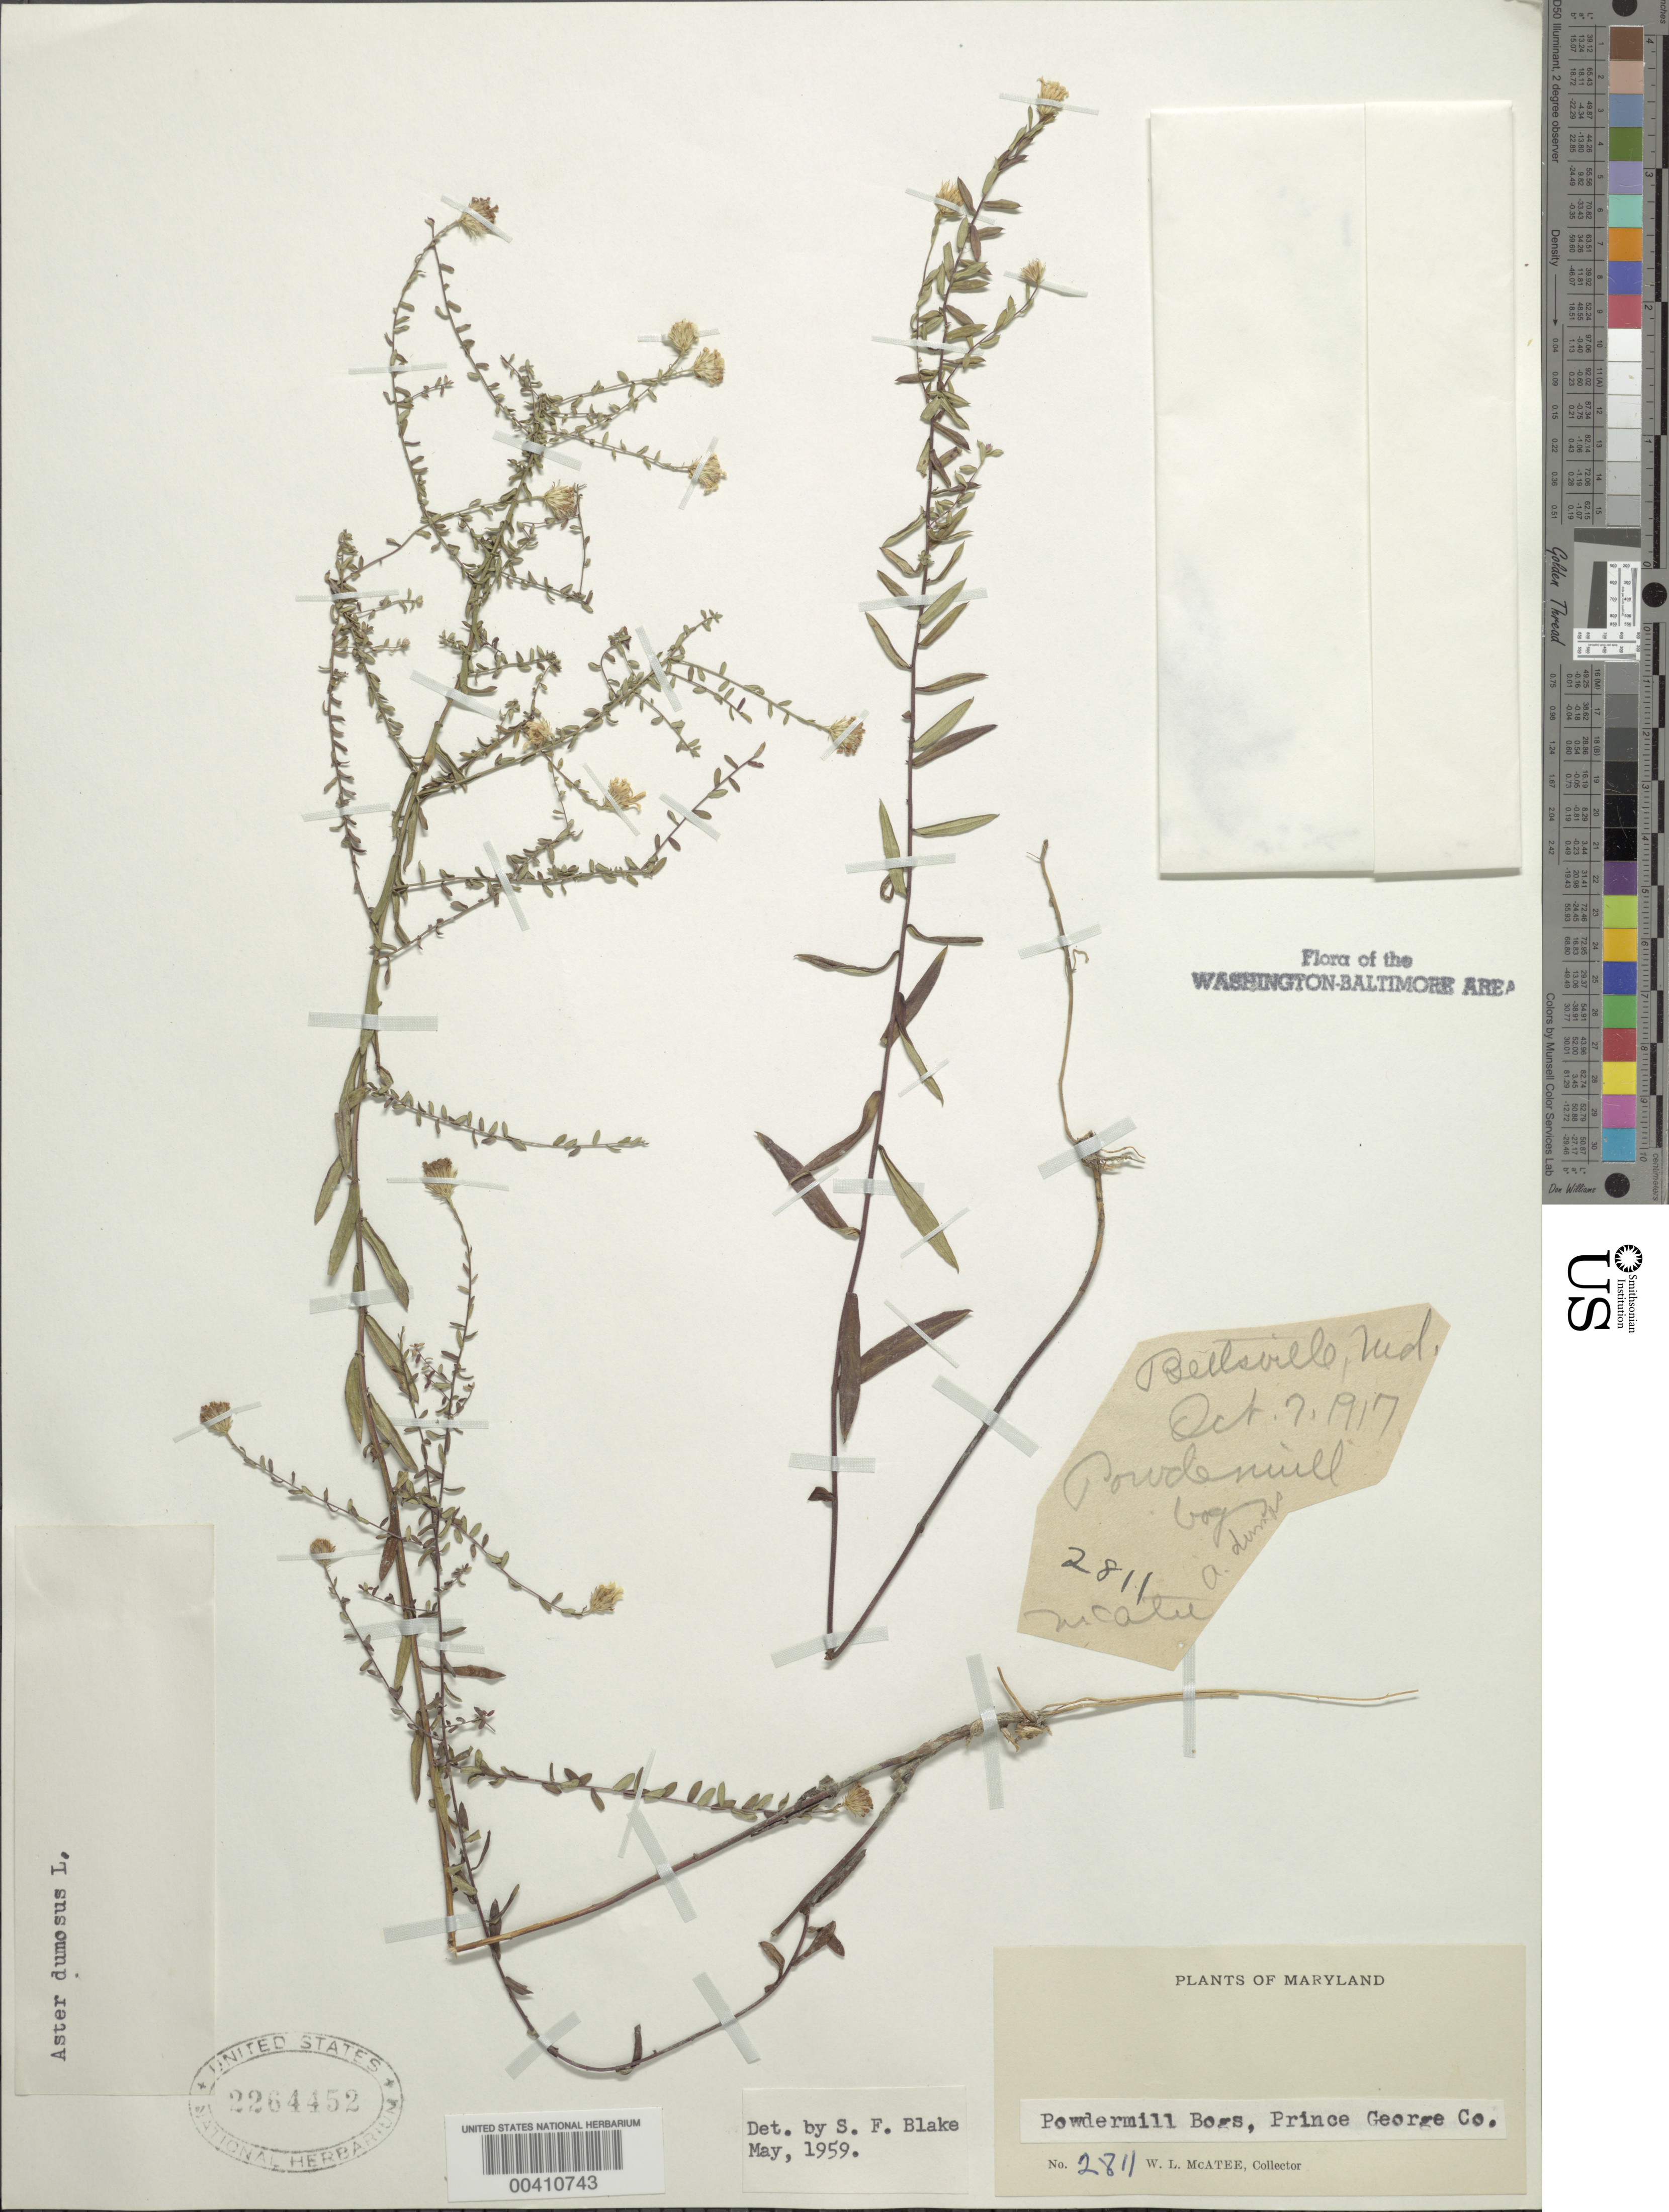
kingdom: Plantae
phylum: Tracheophyta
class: Magnoliopsida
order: Asterales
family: Asteraceae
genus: Symphyotrichum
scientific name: Symphyotrichum dumosum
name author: (L.) G.L. Nesom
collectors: W. McAtee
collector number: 2811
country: United States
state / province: Maryland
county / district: Prince George's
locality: Powdermill Bogs, Beltsville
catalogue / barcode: US 2264452